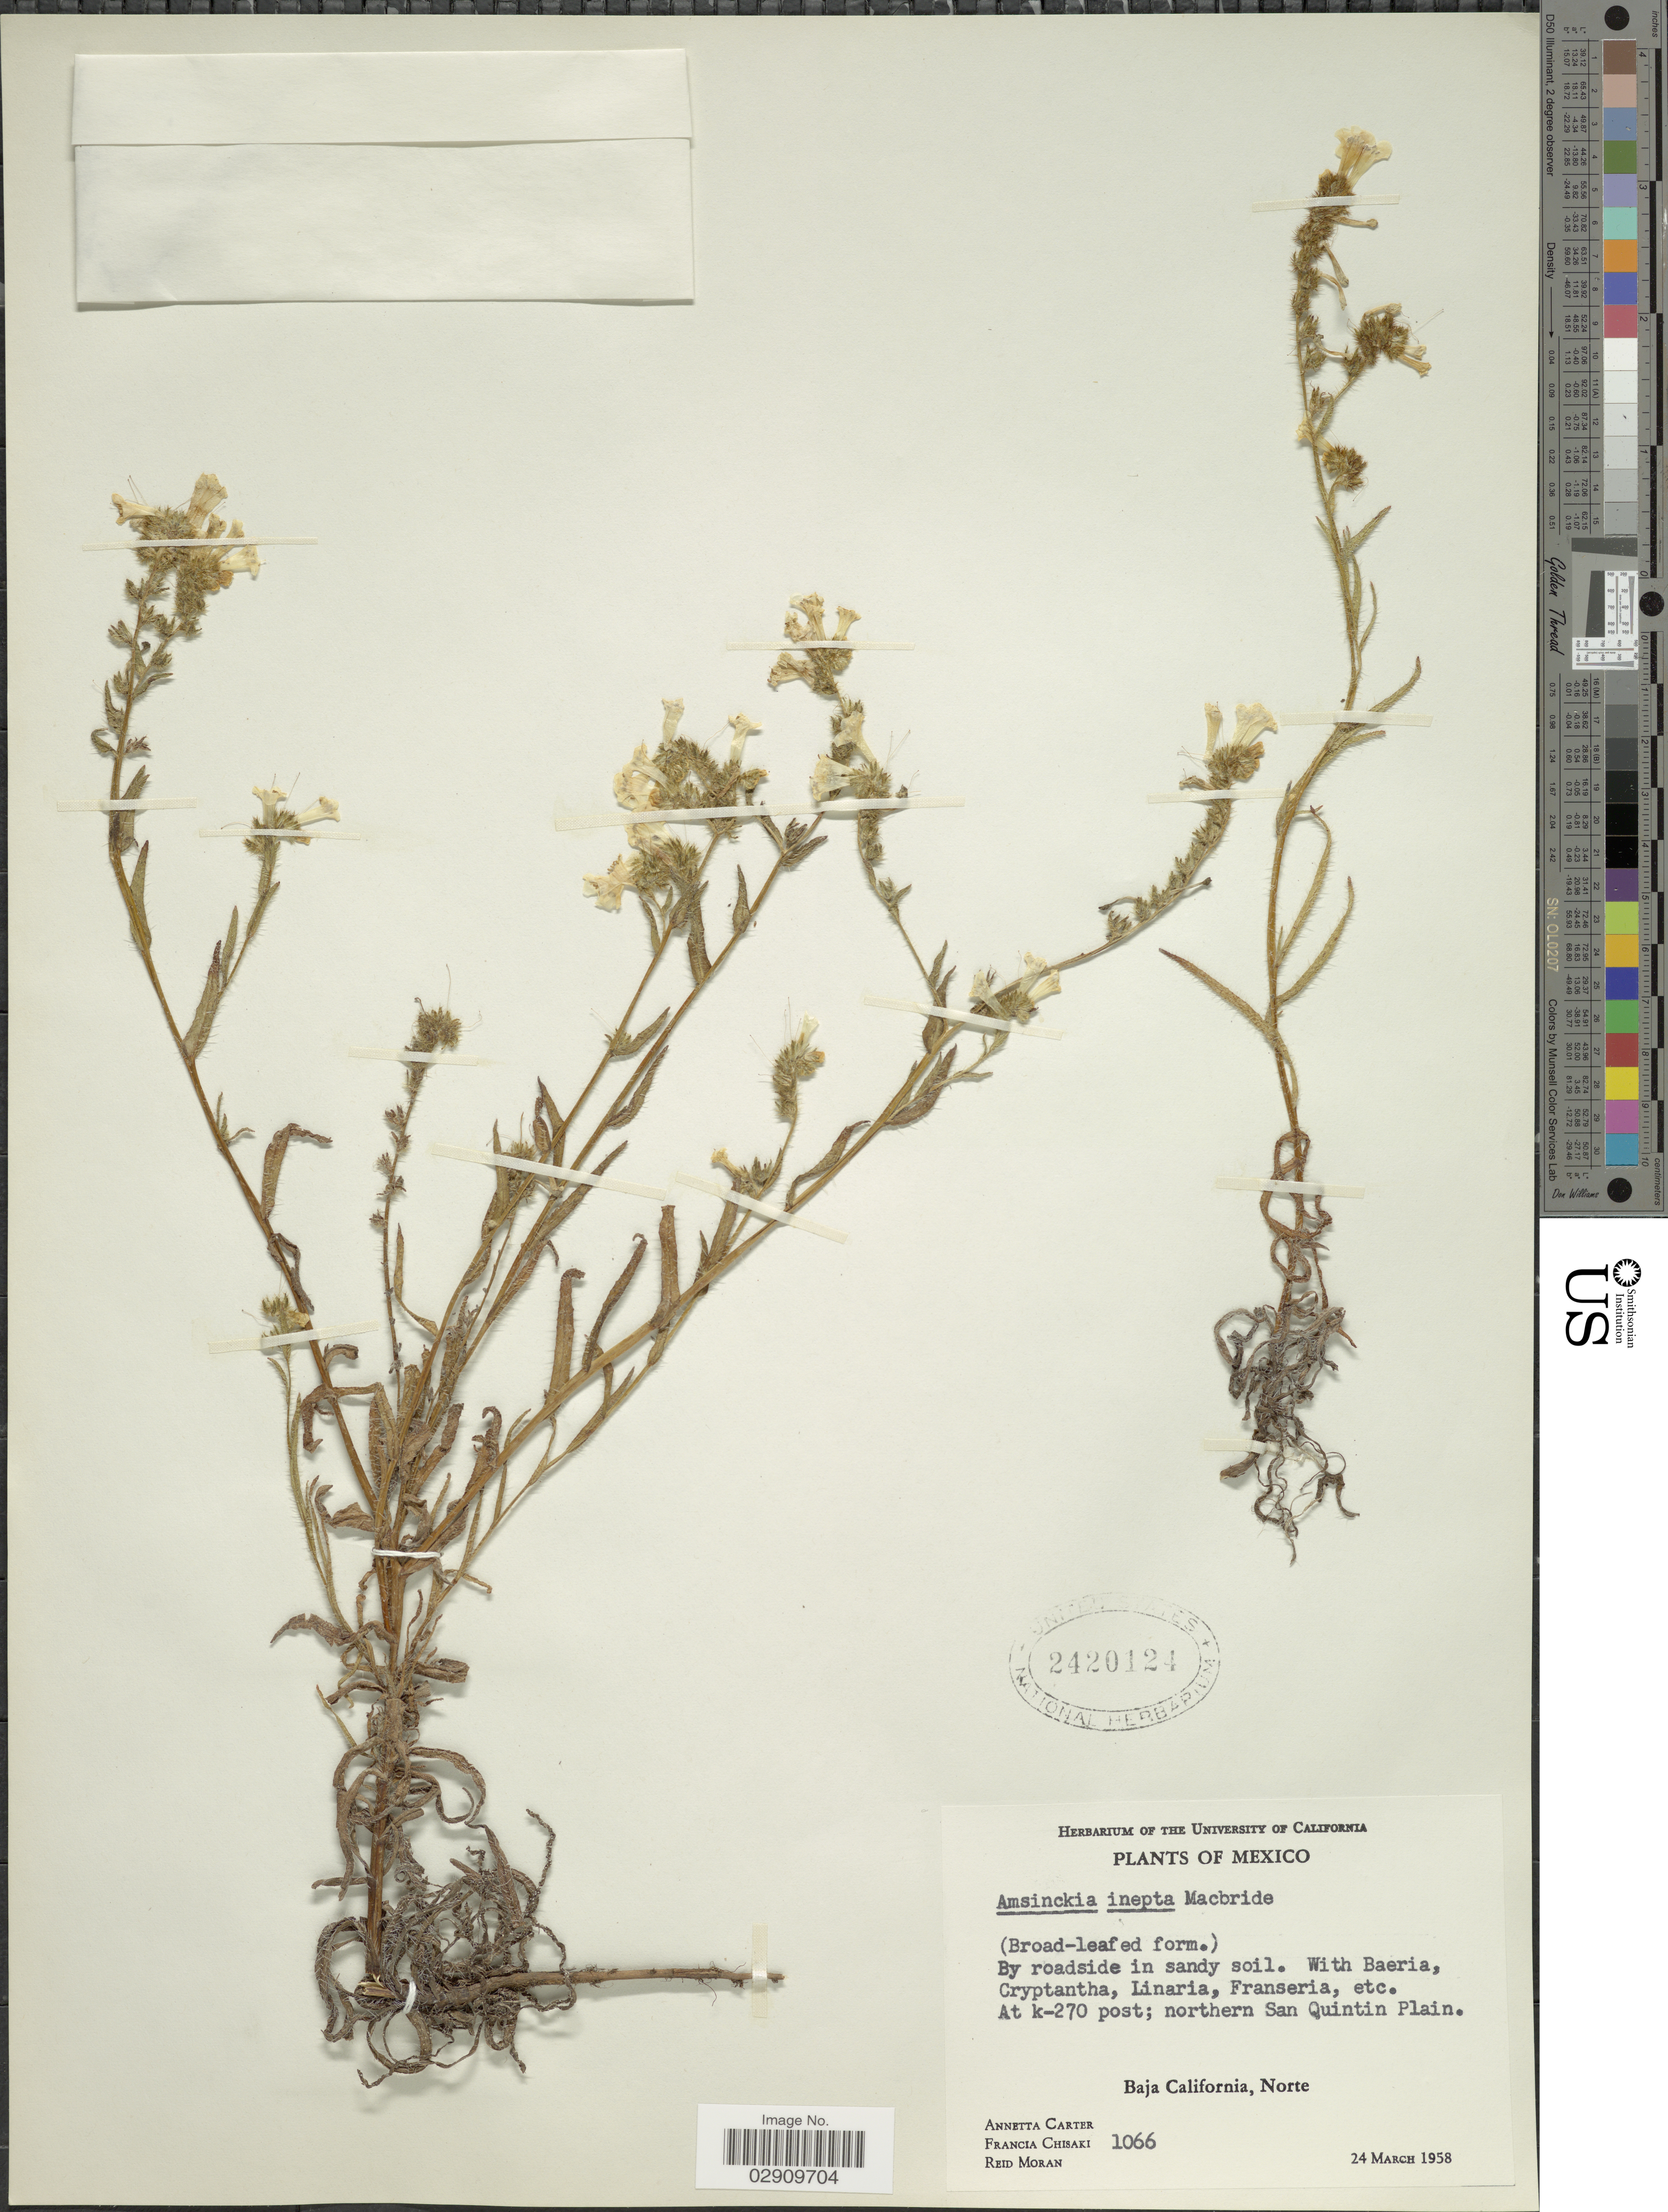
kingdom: Plantae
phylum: Tracheophyta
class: Magnoliopsida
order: Boraginales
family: Boraginaceae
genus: Amsinckia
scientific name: Amsinckia inepta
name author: J.F. Macbr.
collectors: A. Carter, F. Chisaki & R. Moran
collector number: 1066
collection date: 1958-03-24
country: Mexico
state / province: Baja California Norte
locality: By roadside in sandy soil, At k-270 post, northern San Quintin Plain, Baja California, Norte.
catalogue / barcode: US 2420124